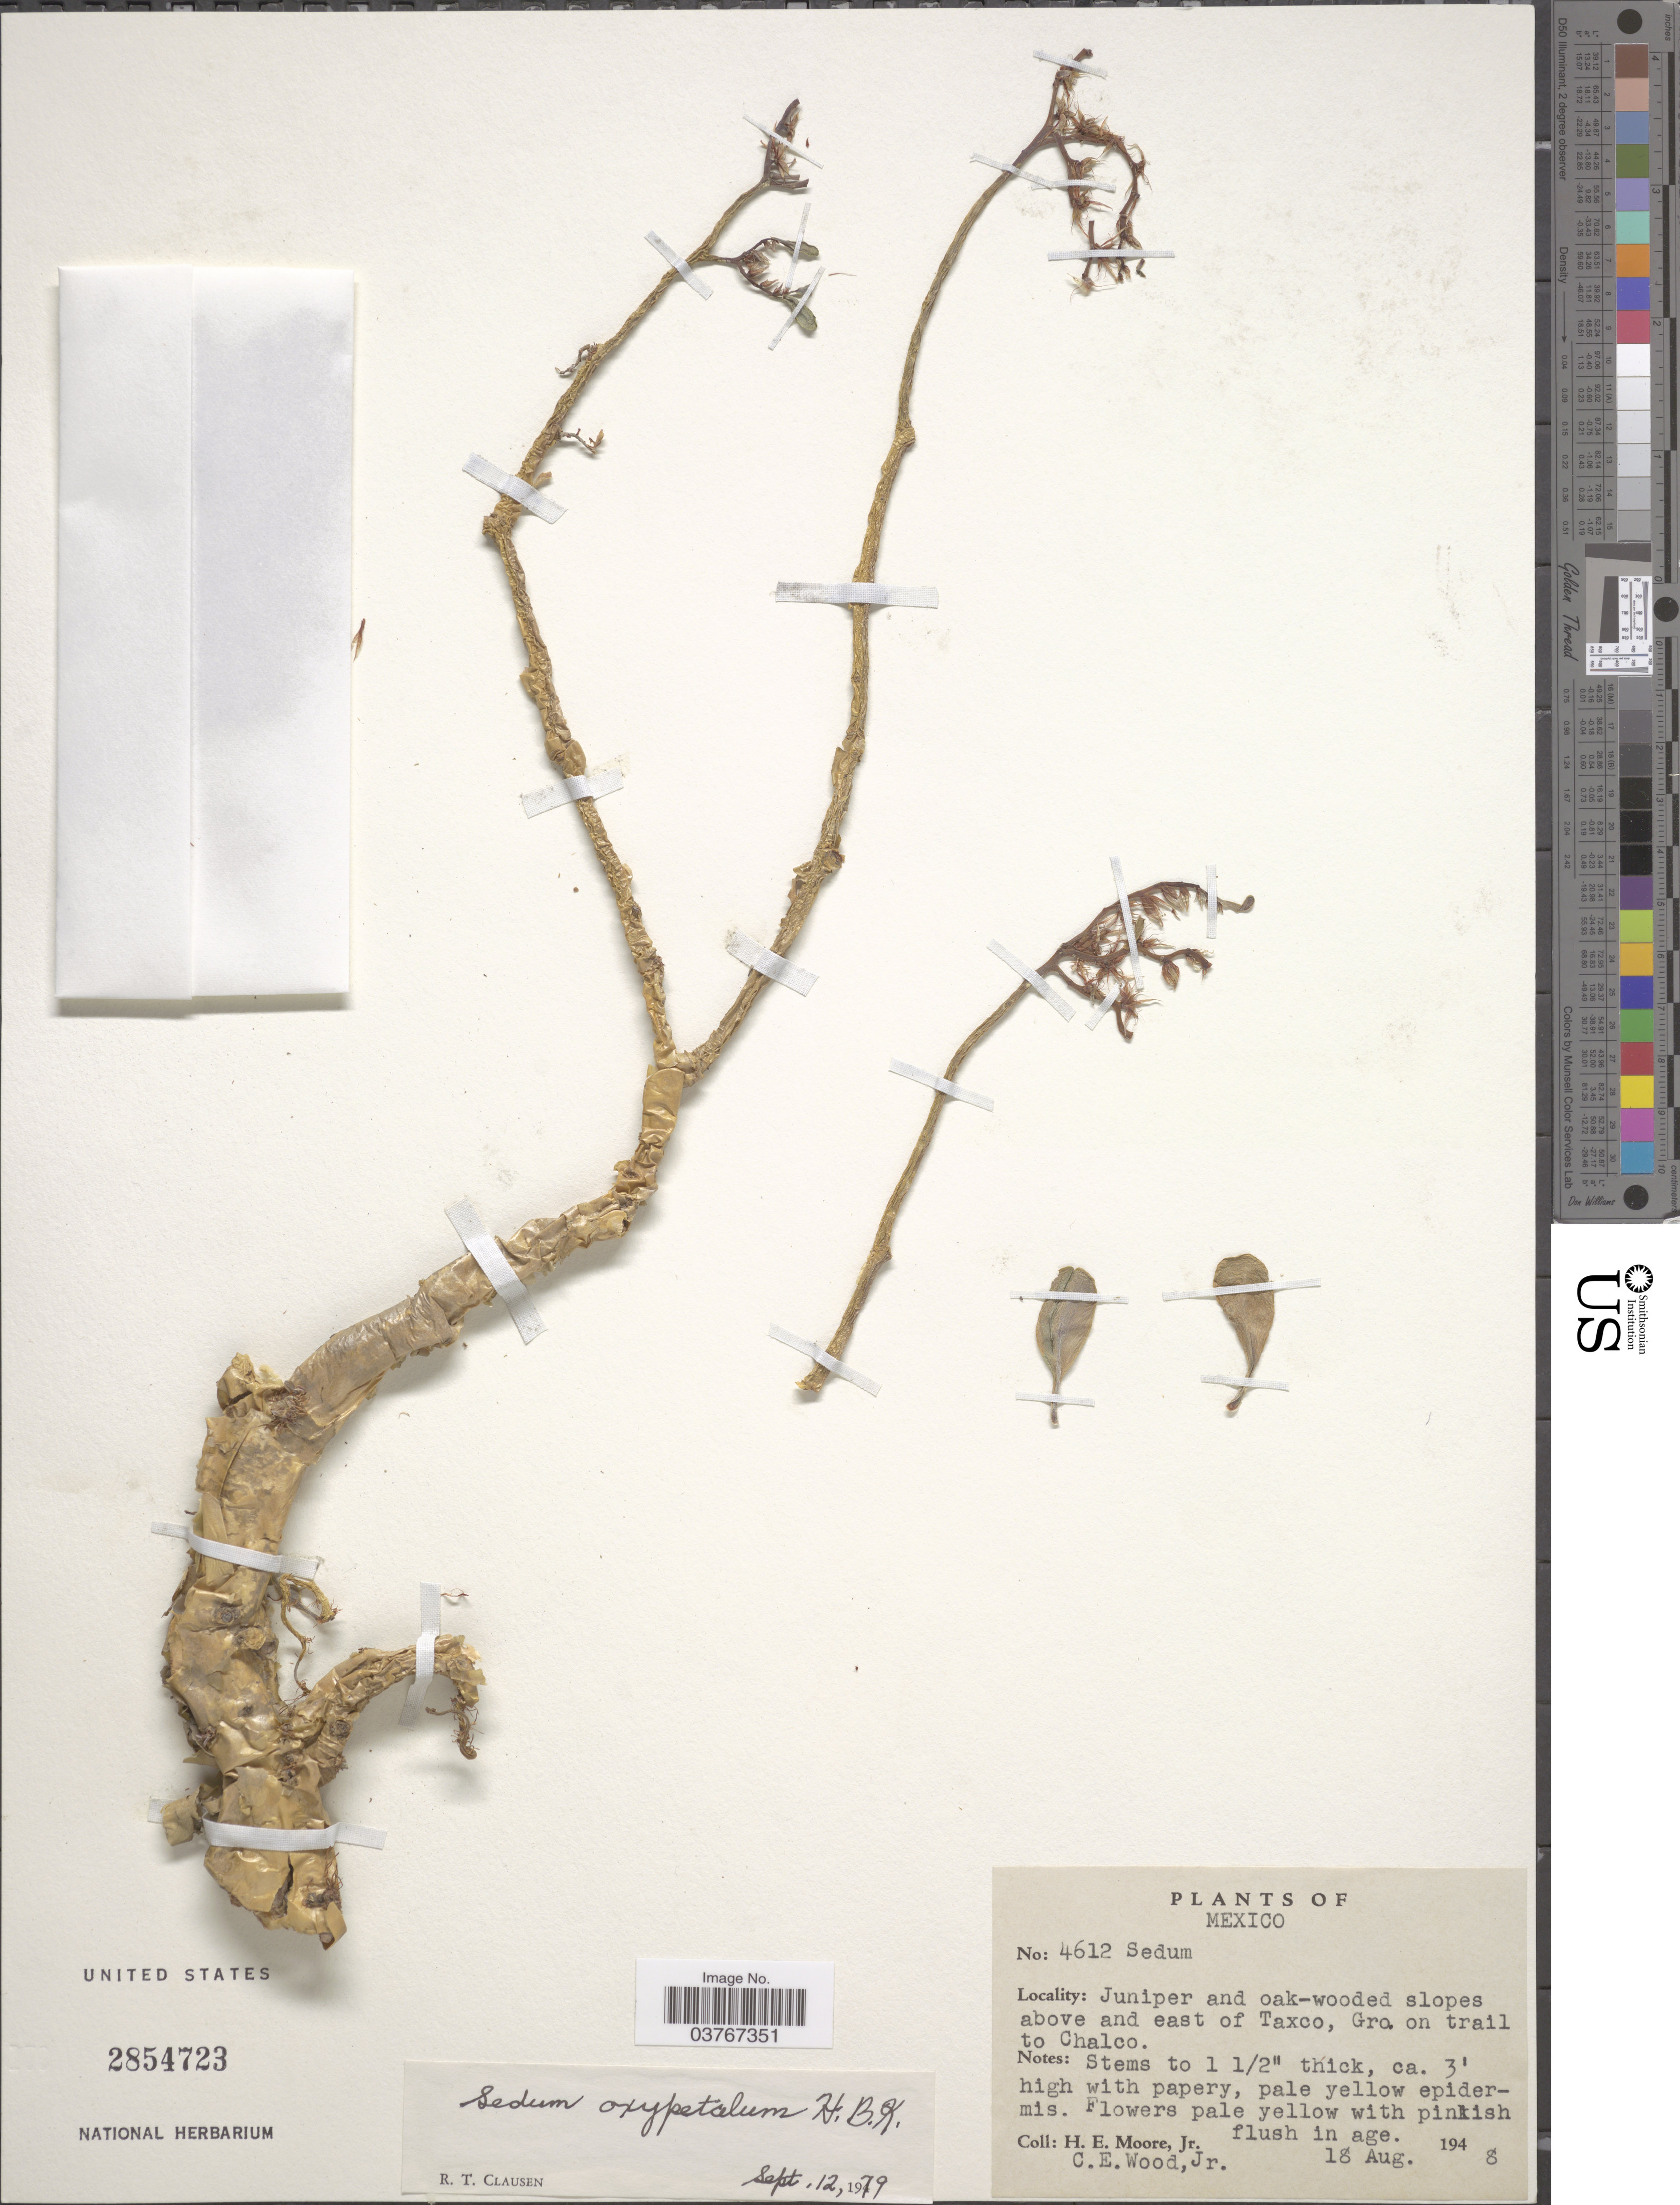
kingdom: Plantae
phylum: Tracheophyta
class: Magnoliopsida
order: Saxifragales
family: Crassulaceae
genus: Sedum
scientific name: Sedum oxypetalum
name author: Kunth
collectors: H. Moore & C. Wood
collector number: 4612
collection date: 1948-08-18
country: Mexico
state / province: Guerrero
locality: Juniper and oak-wooded slopes above and east of Taxco, on trail to Chalco.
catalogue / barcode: US 2854723